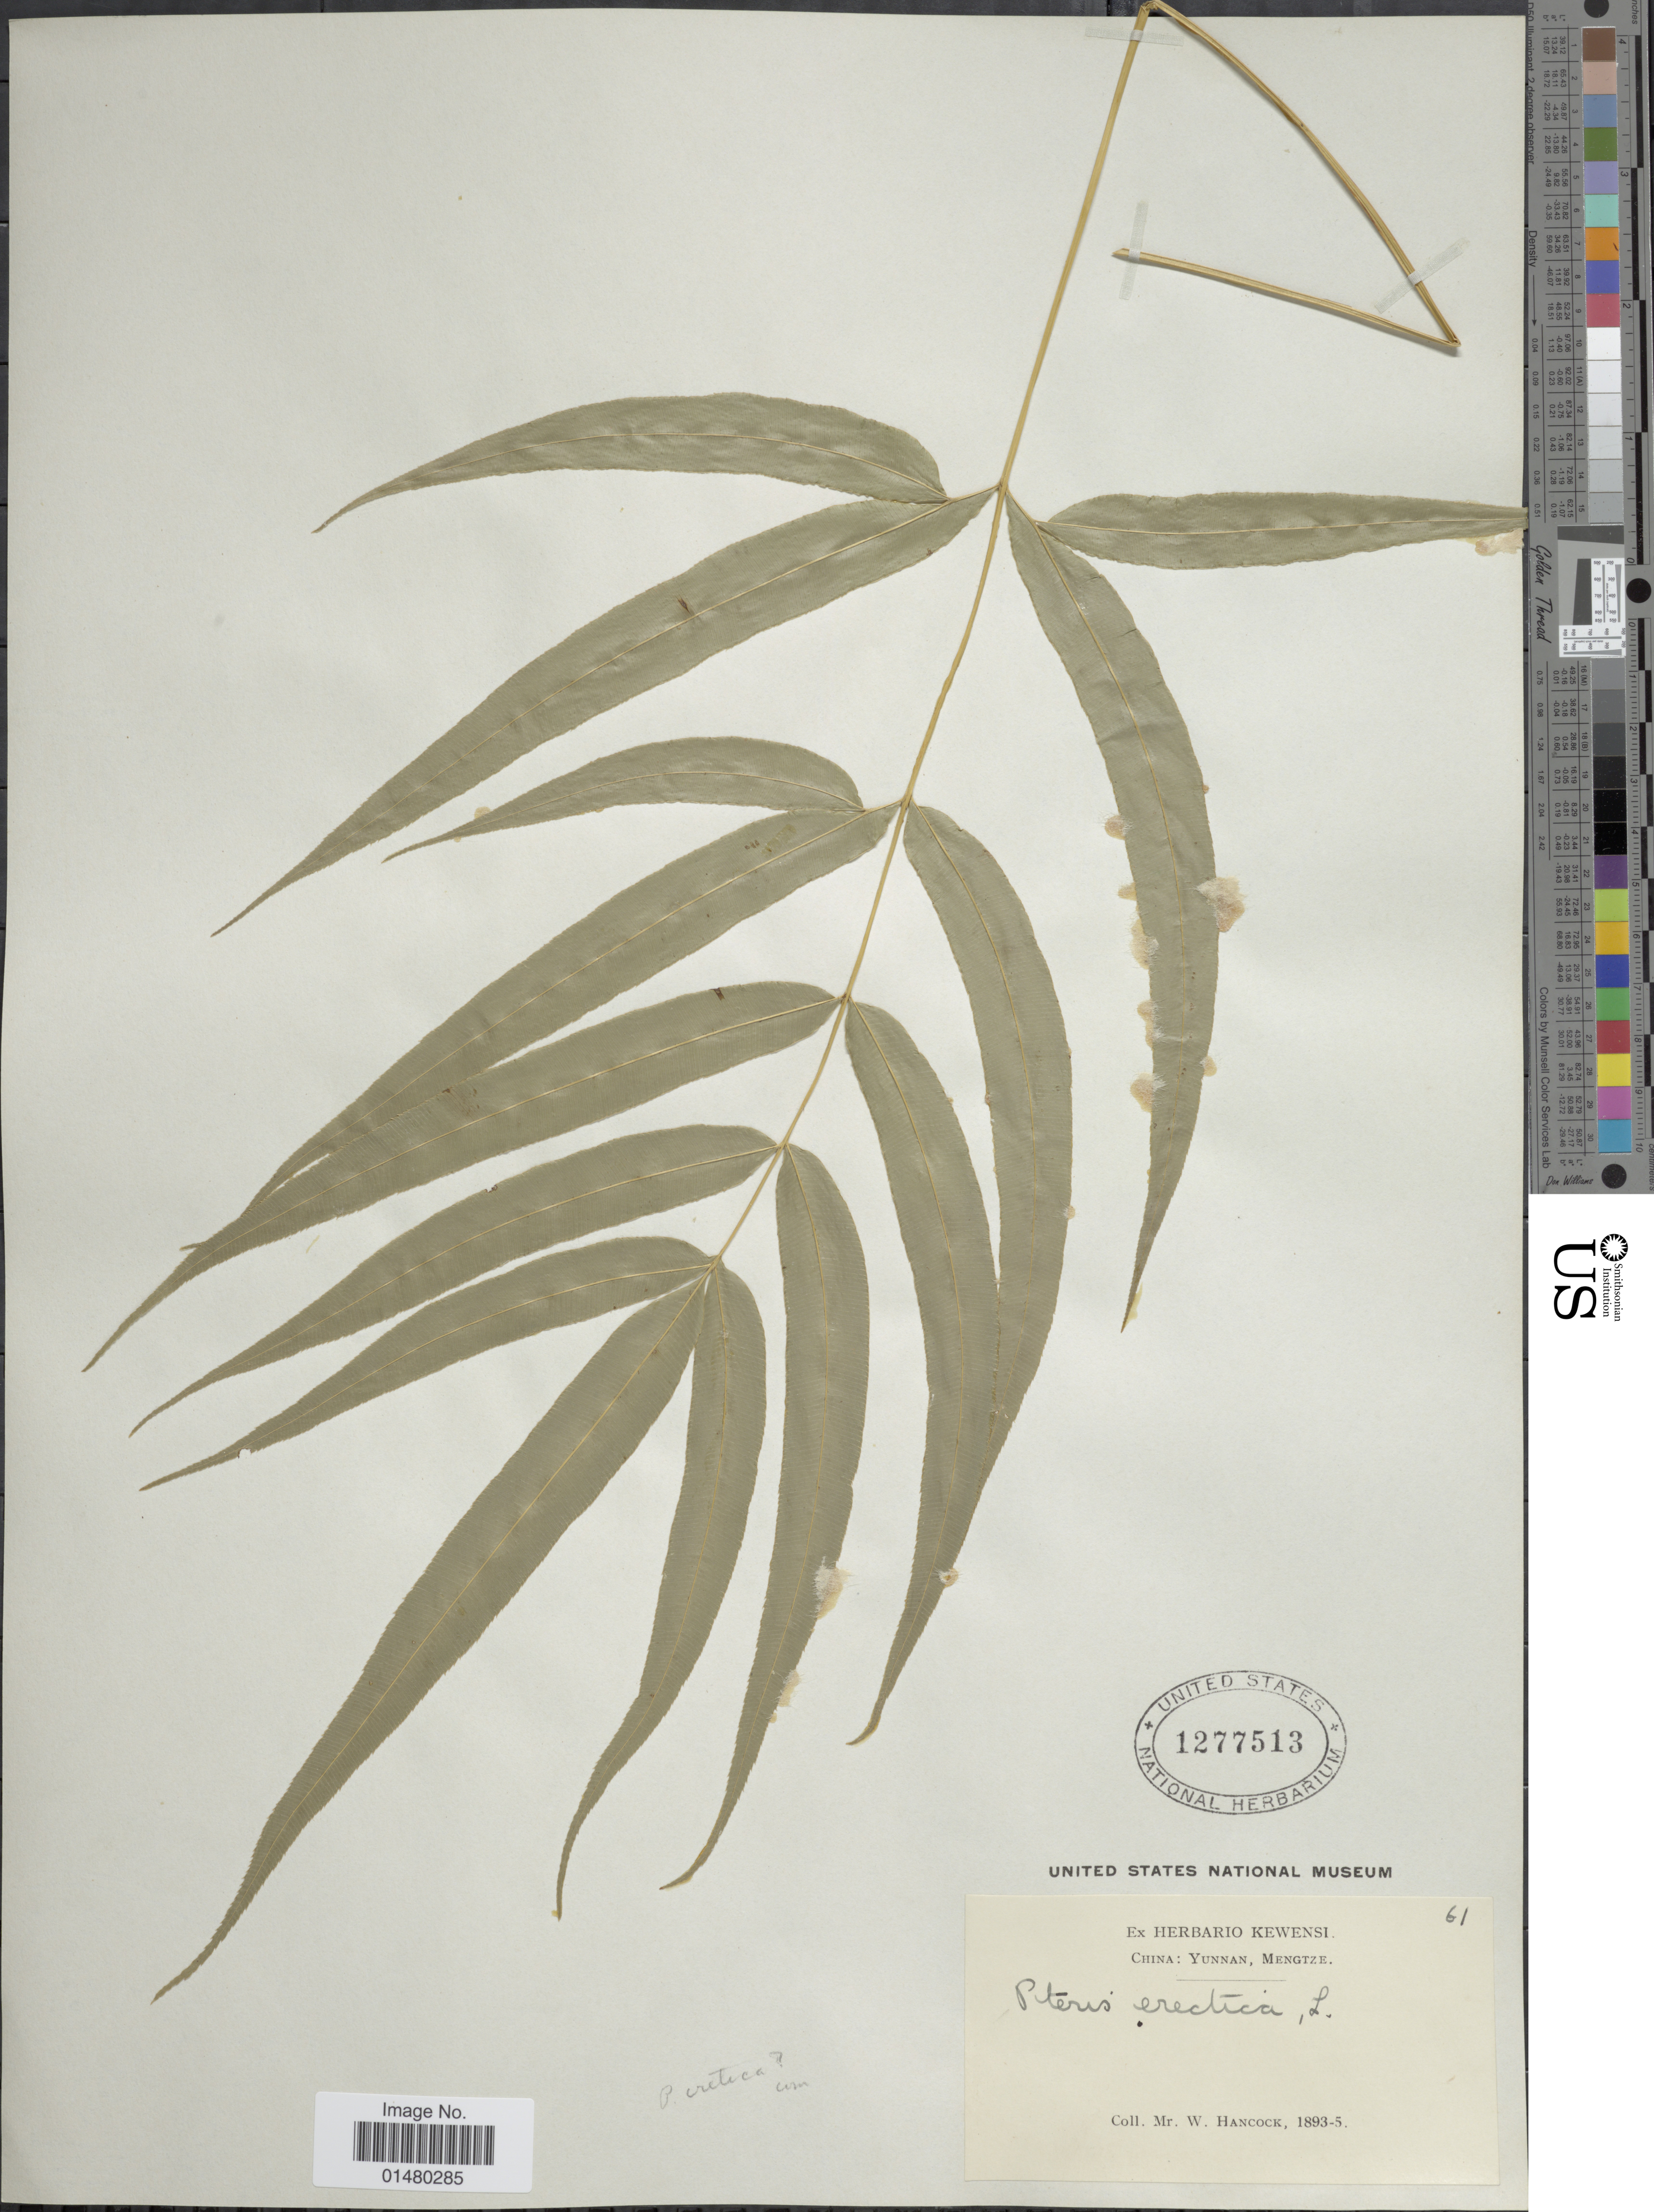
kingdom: Plantae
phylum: Tracheophyta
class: Polypodiopsida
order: Polypodiales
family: Pteridaceae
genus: Pteris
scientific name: Pteris cretica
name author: L.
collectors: W. Hancock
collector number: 61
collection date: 1893/1895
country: China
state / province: Yunnan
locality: Mengtze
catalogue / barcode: US 1277513